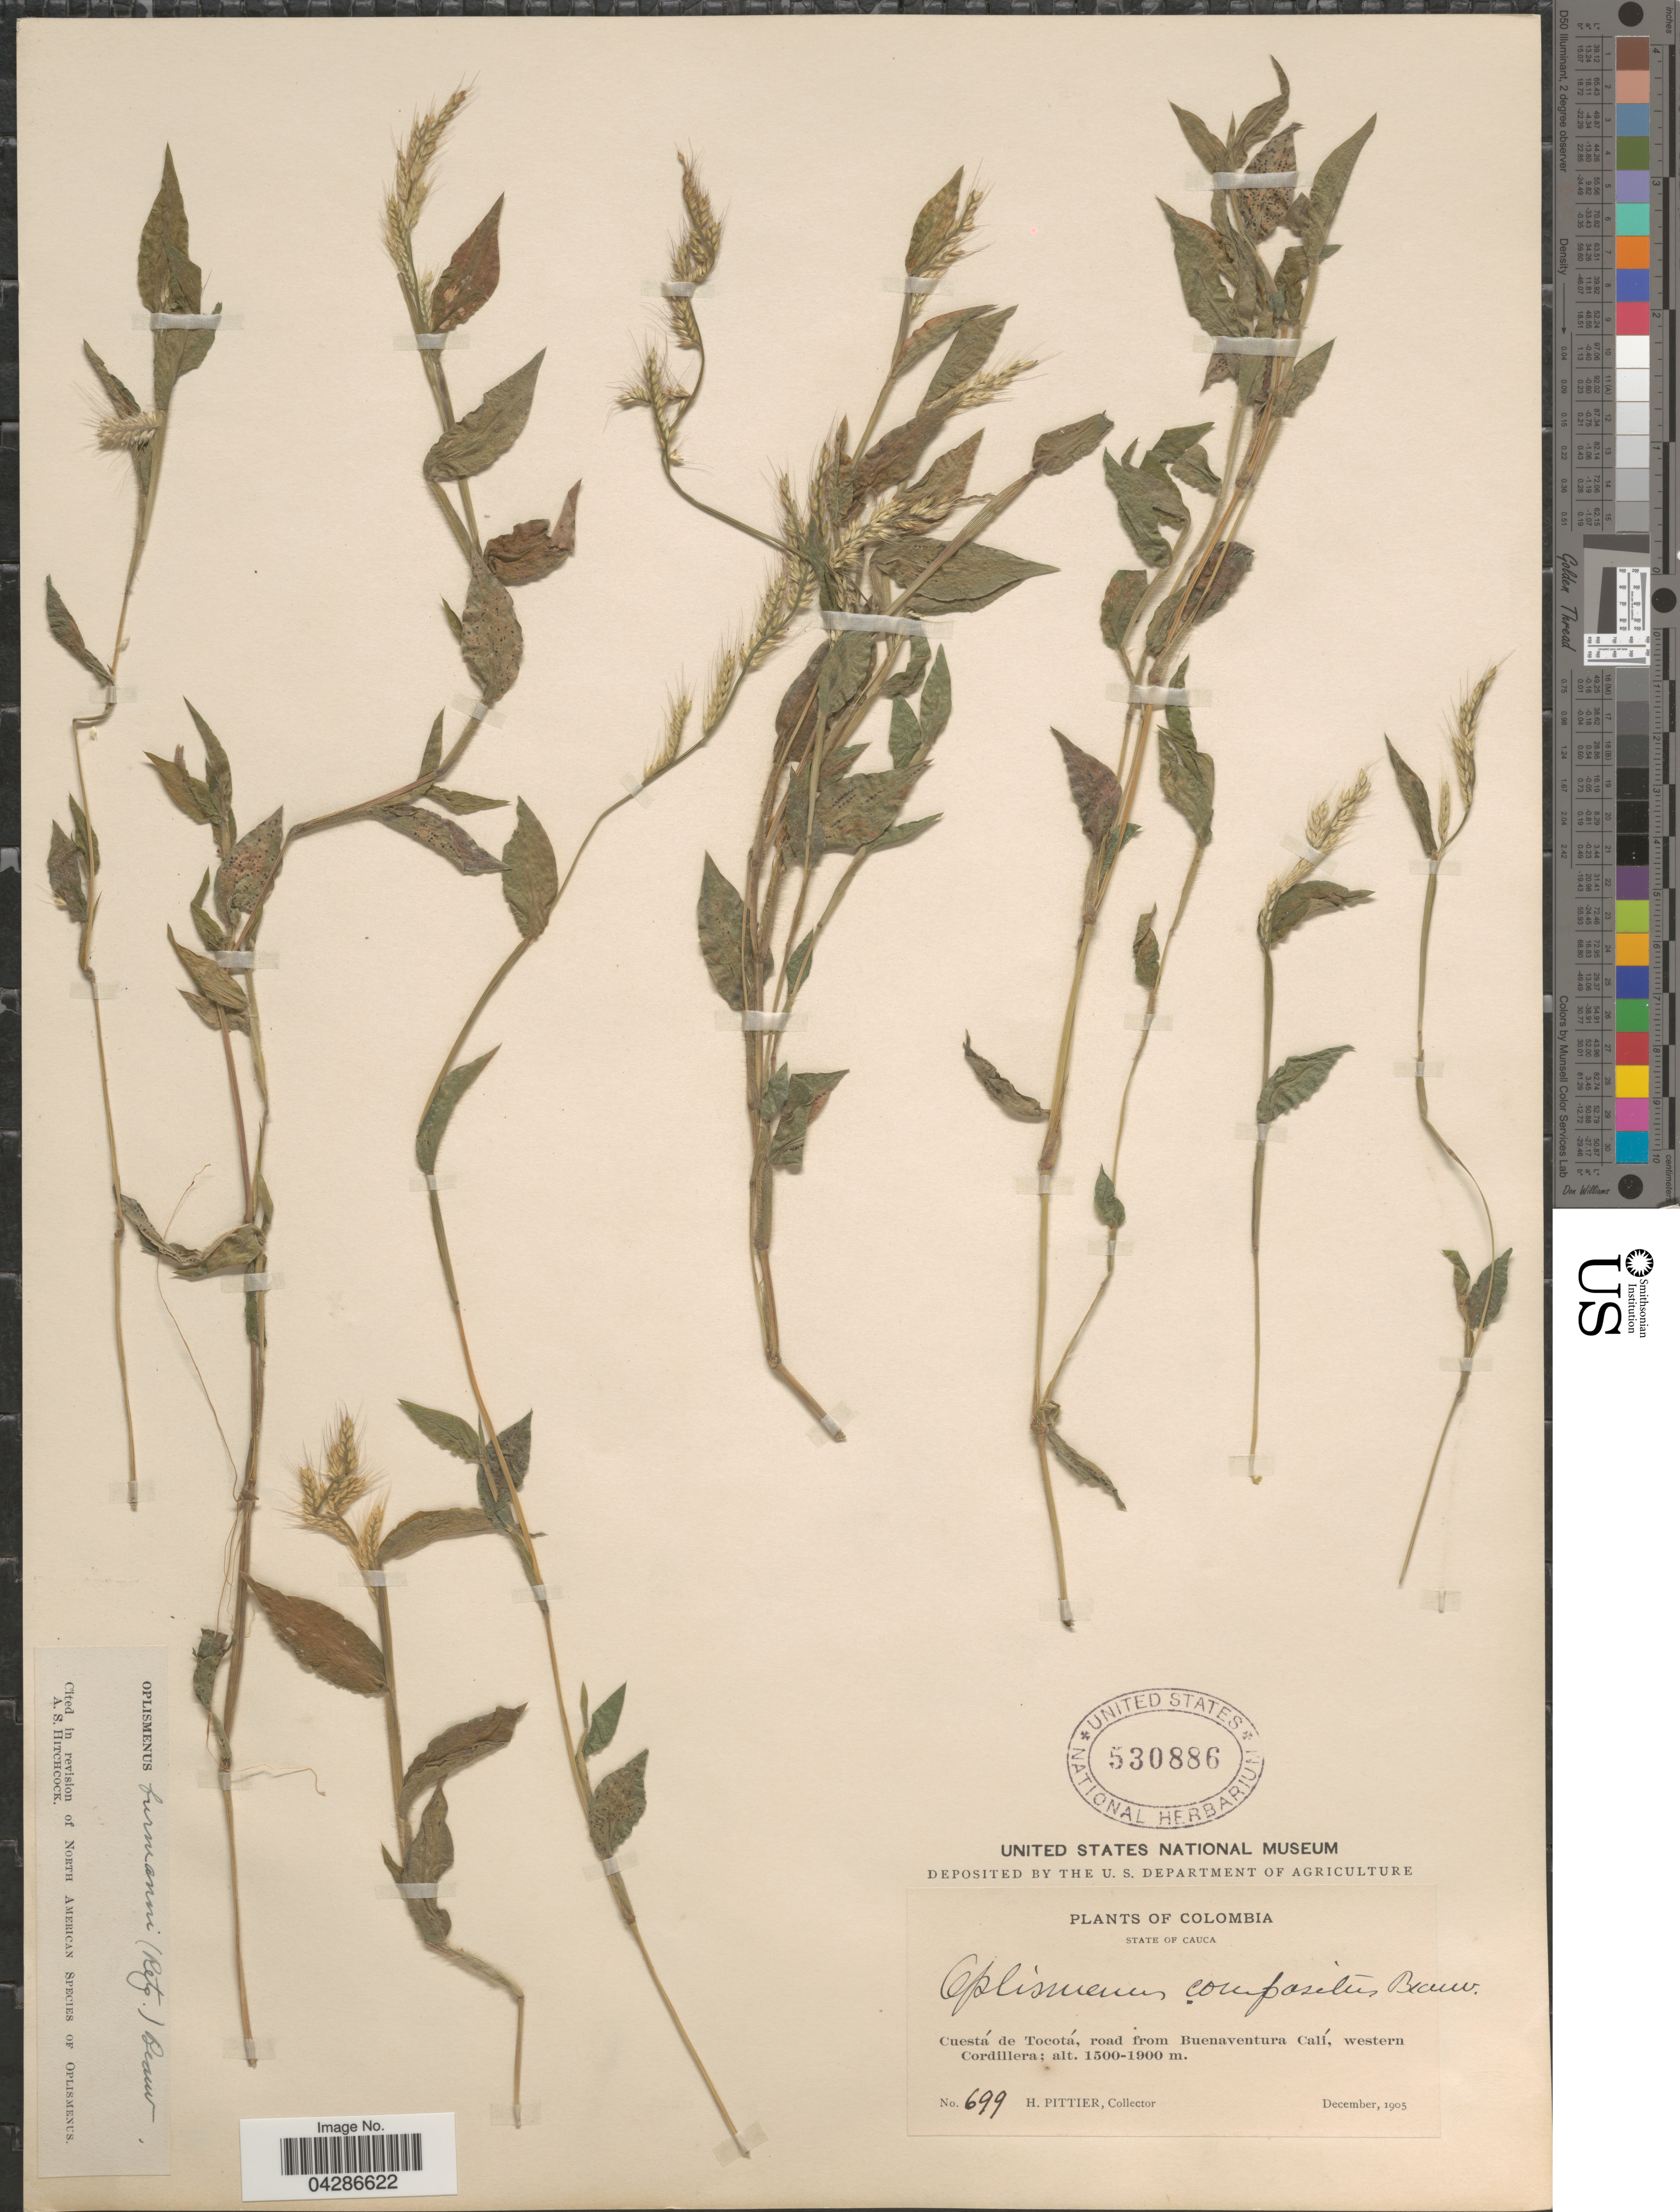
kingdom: Plantae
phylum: Tracheophyta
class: Liliopsida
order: Poales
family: Poaceae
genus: Oplismenus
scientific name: Oplismenus burmannii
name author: (Retz.) P. Beauv.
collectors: H. F. Pittier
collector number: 699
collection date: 1905-12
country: Colombia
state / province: Cauca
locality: Cuestá de Tocotá, road from Buenavista Calí, western Cordillera.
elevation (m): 1500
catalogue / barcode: US 530886